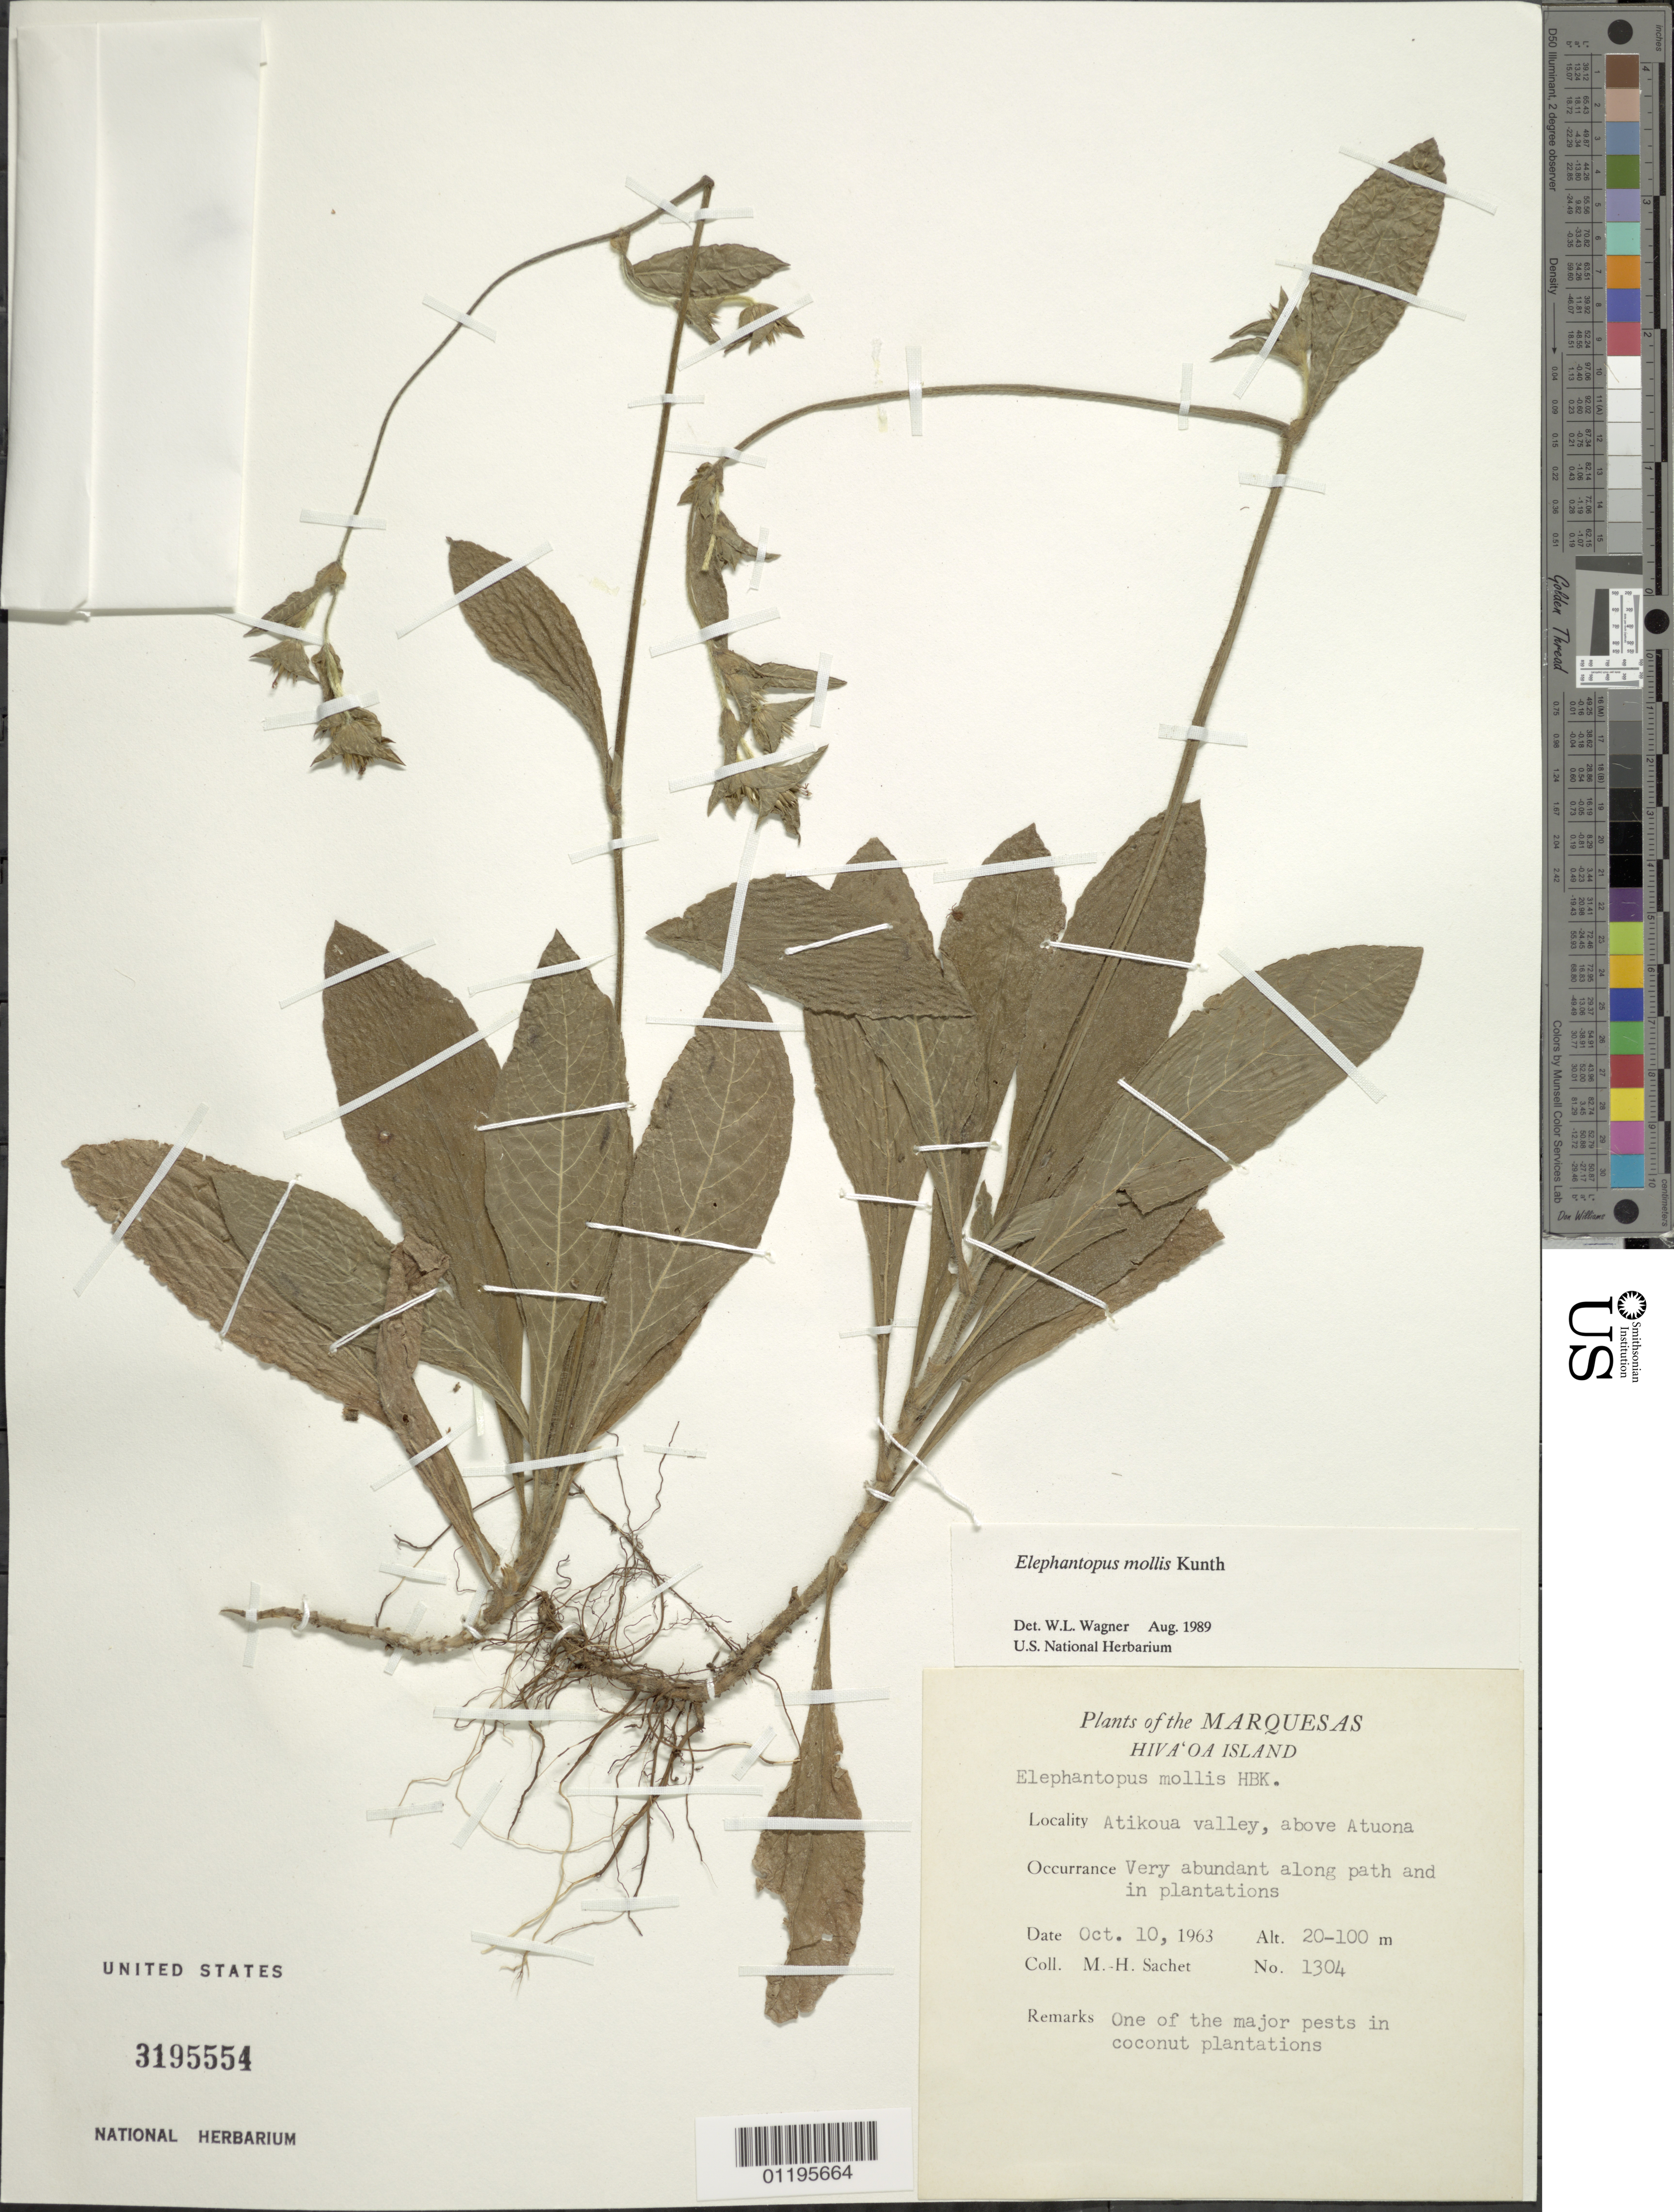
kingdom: Plantae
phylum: Tracheophyta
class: Magnoliopsida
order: Asterales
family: Asteraceae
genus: Elephantopus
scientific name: Elephantopus mollis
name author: Kunth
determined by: Wagner, W. L., (BOT), Smithsonian Institution - National Museum of Natural History (UNITED STATES)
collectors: M.-H. Sachet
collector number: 1304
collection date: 1963-10-10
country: French Polynesia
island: Hiva Oa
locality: Atikoua valley, above Atuona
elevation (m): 20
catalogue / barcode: US 3195554